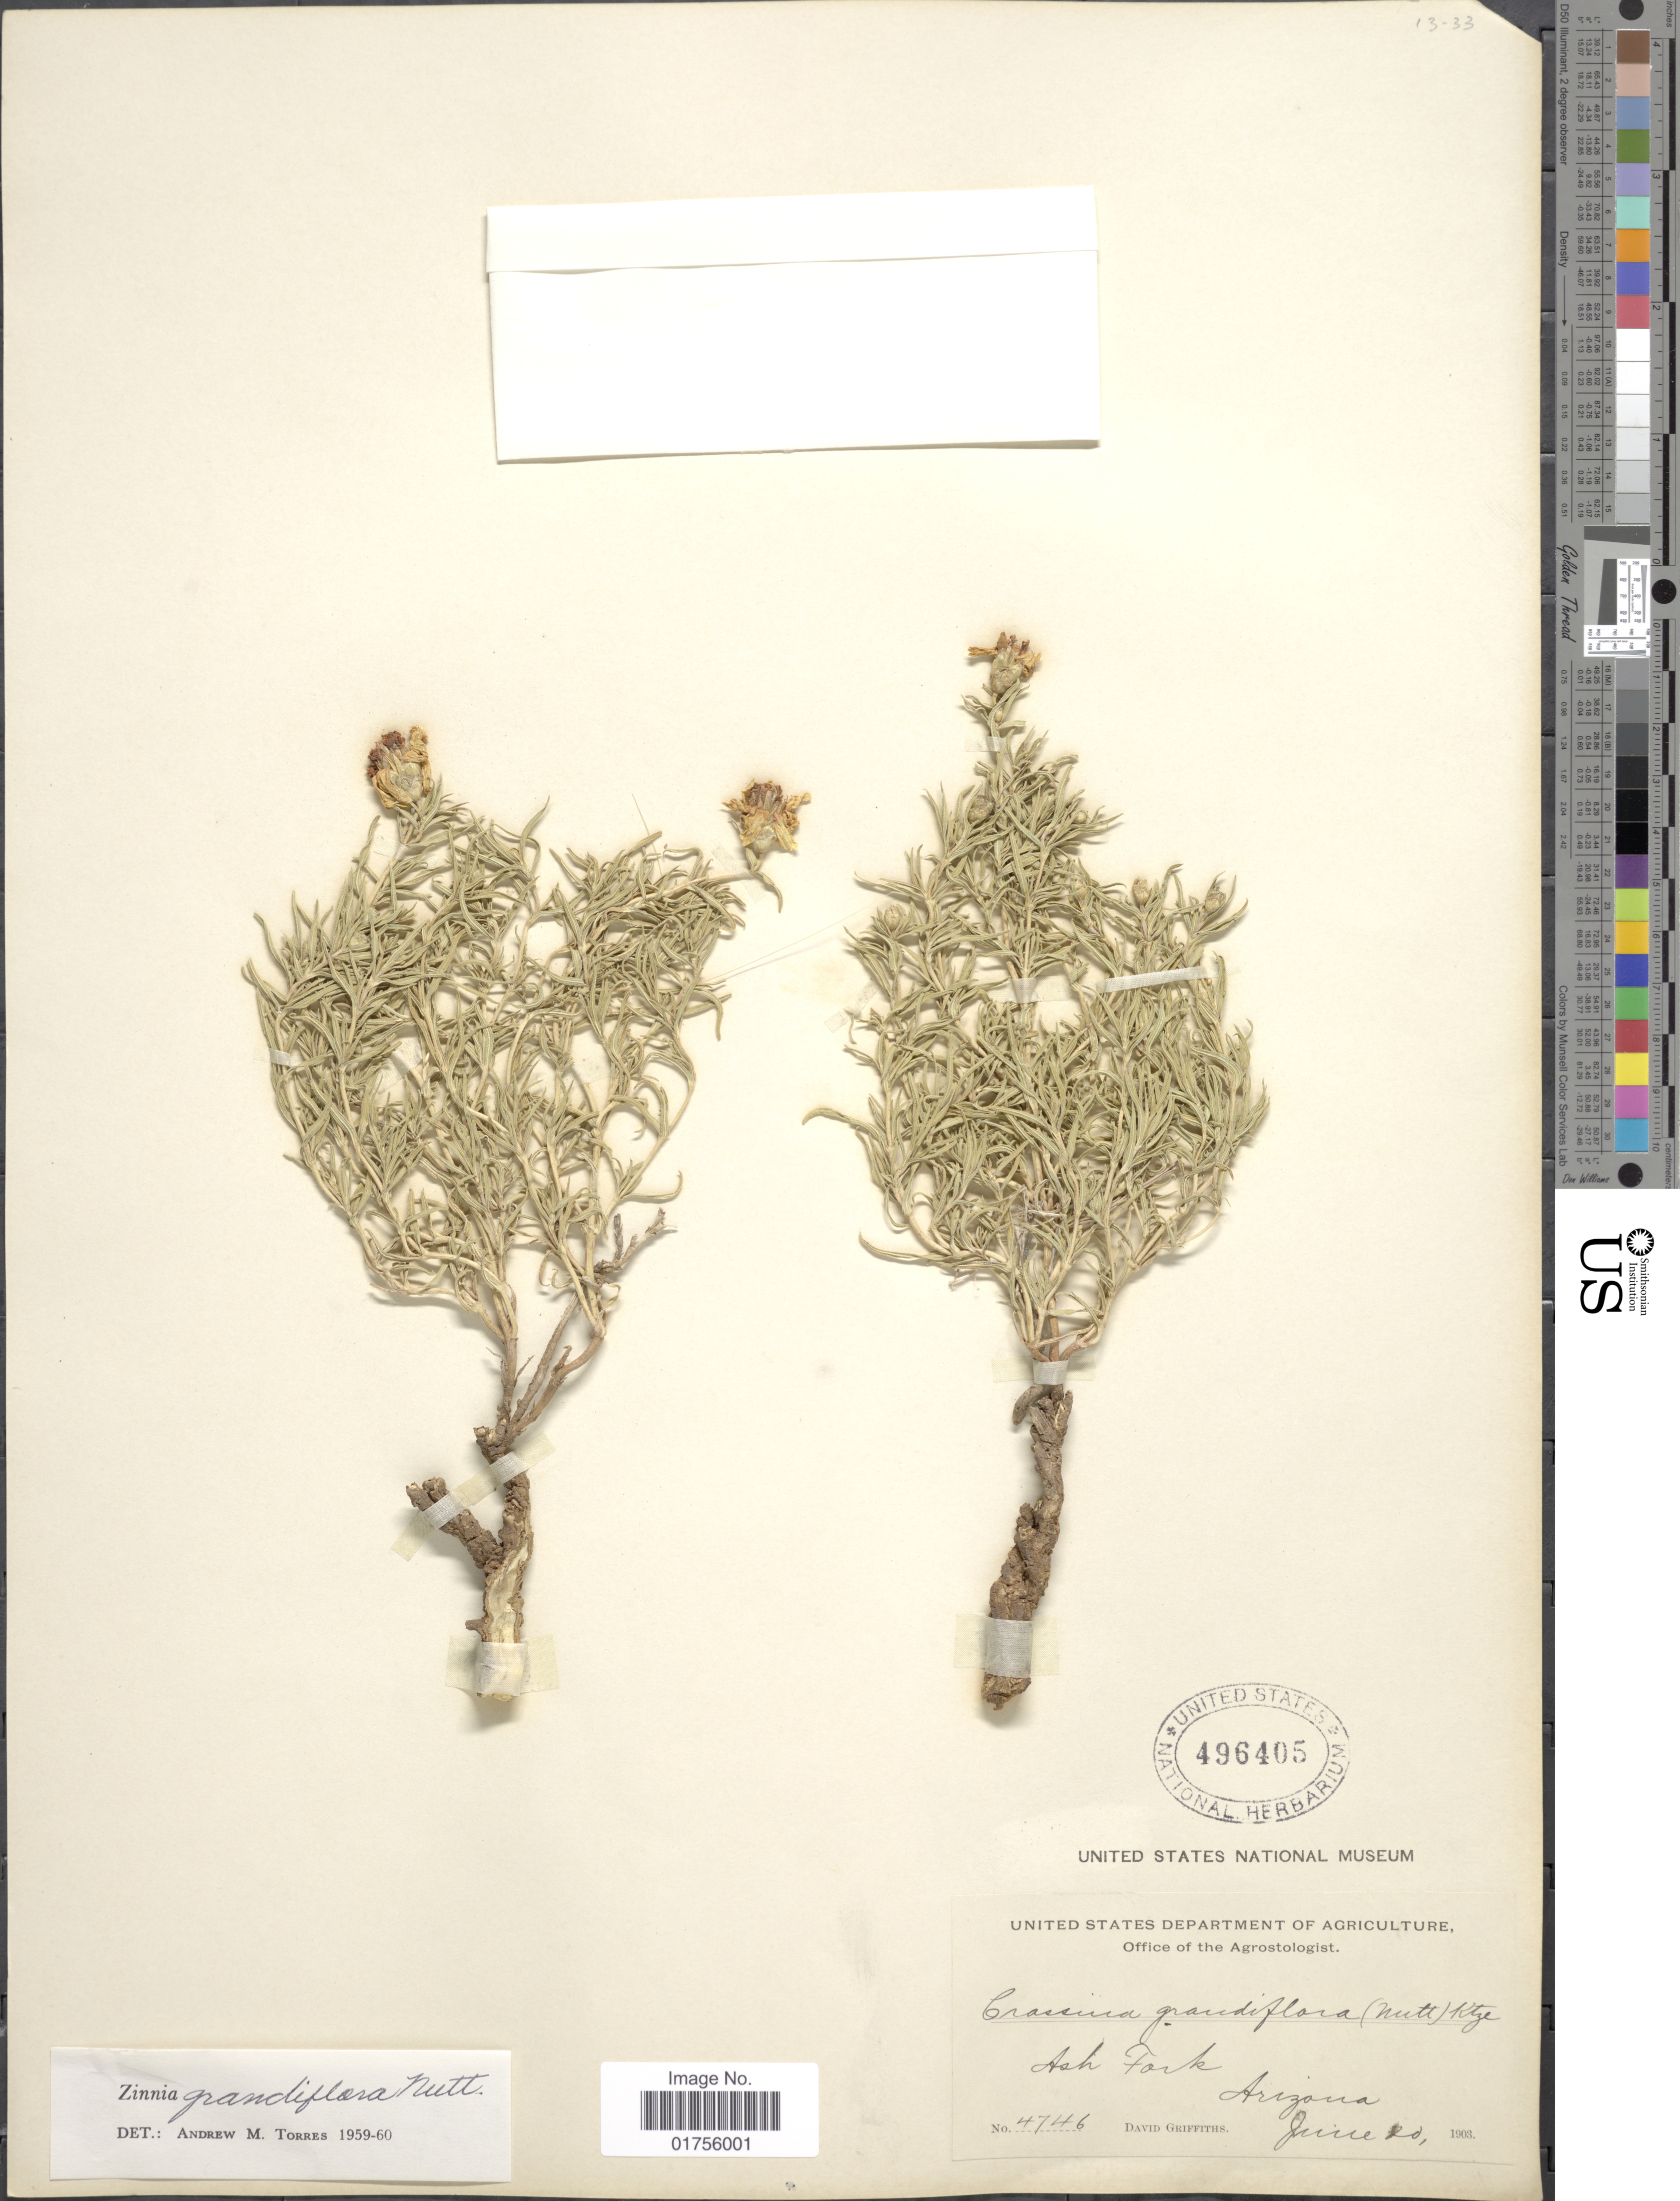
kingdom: Plantae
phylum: Tracheophyta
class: Magnoliopsida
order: Asterales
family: Asteraceae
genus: Zinnia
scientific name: Zinnia grandiflora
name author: Nutt.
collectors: D. Griffiths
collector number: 4746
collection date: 1903-06-20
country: United States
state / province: Arizona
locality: Ash Fork, Arizona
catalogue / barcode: US 496405